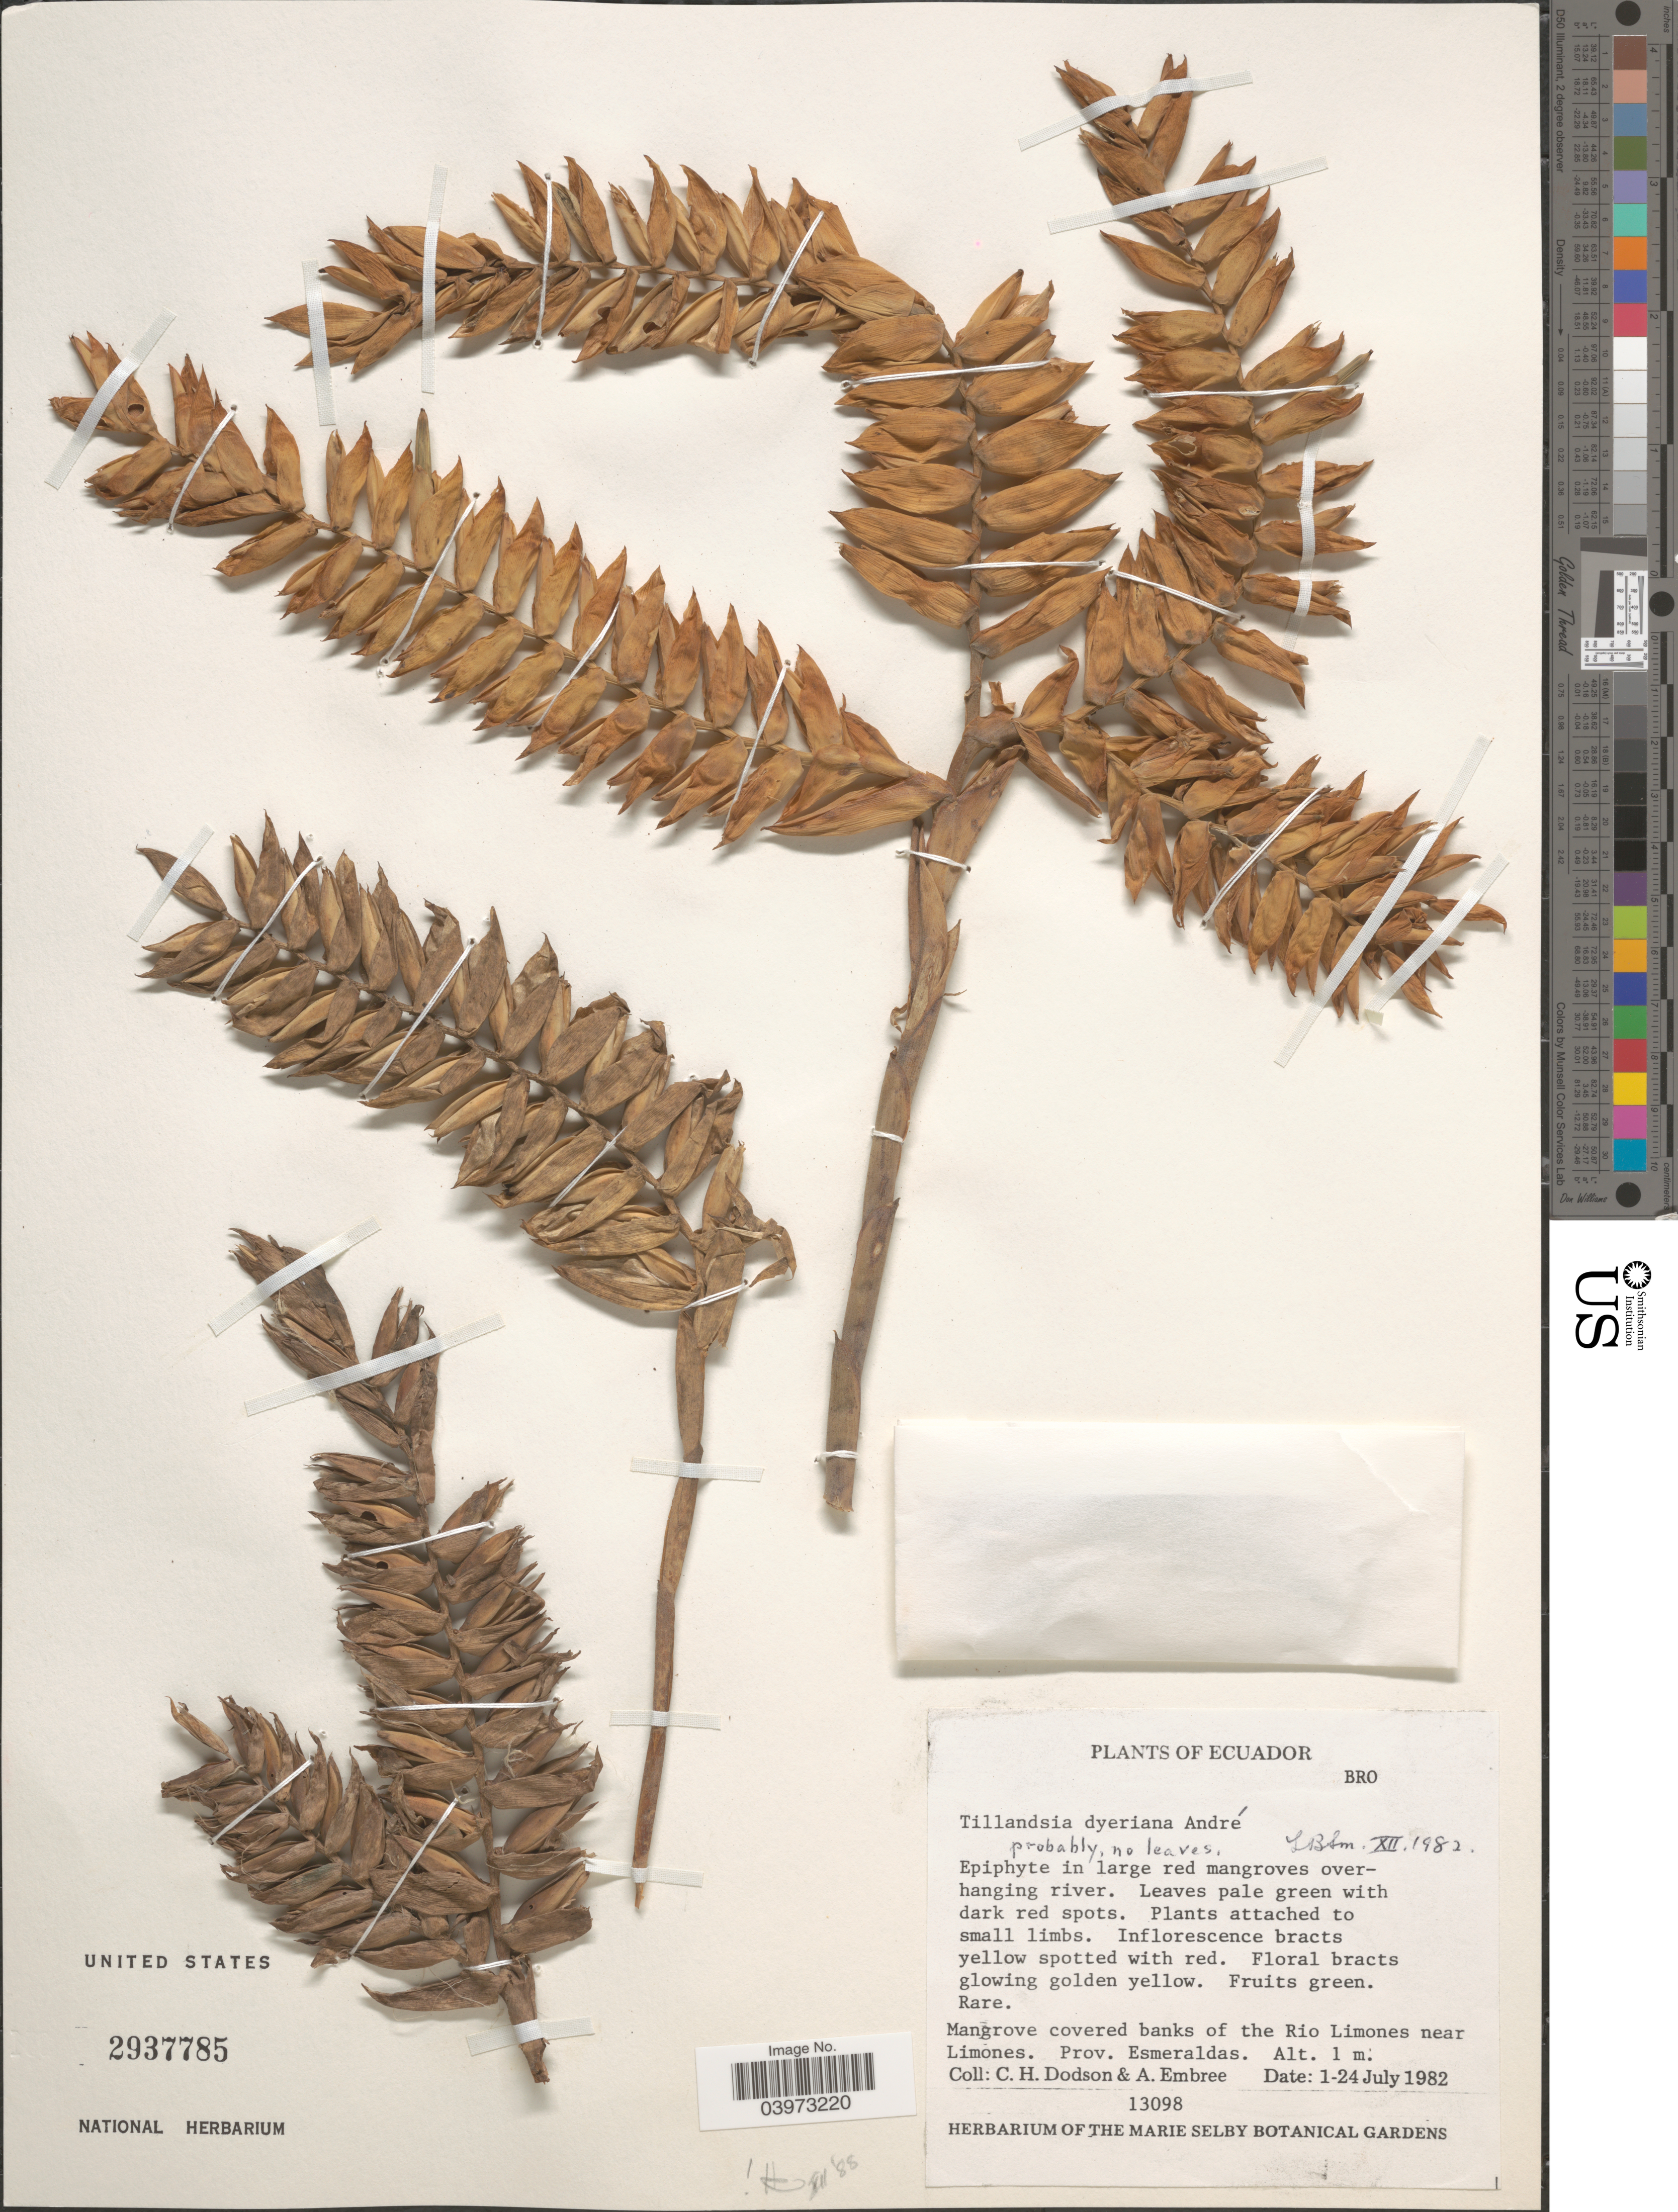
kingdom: Plantae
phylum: Tracheophyta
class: Liliopsida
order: Poales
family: Bromeliaceae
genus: Tillandsia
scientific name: Tillandsia dyeriana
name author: André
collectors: C. H. Dodson & A. Embree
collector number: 13098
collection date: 1982-07-01/1982-07-24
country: Ecuador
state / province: Esmeraldas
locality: Mangrove covered banks of the Rio Limones near Limones.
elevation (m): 1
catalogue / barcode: US 2937785